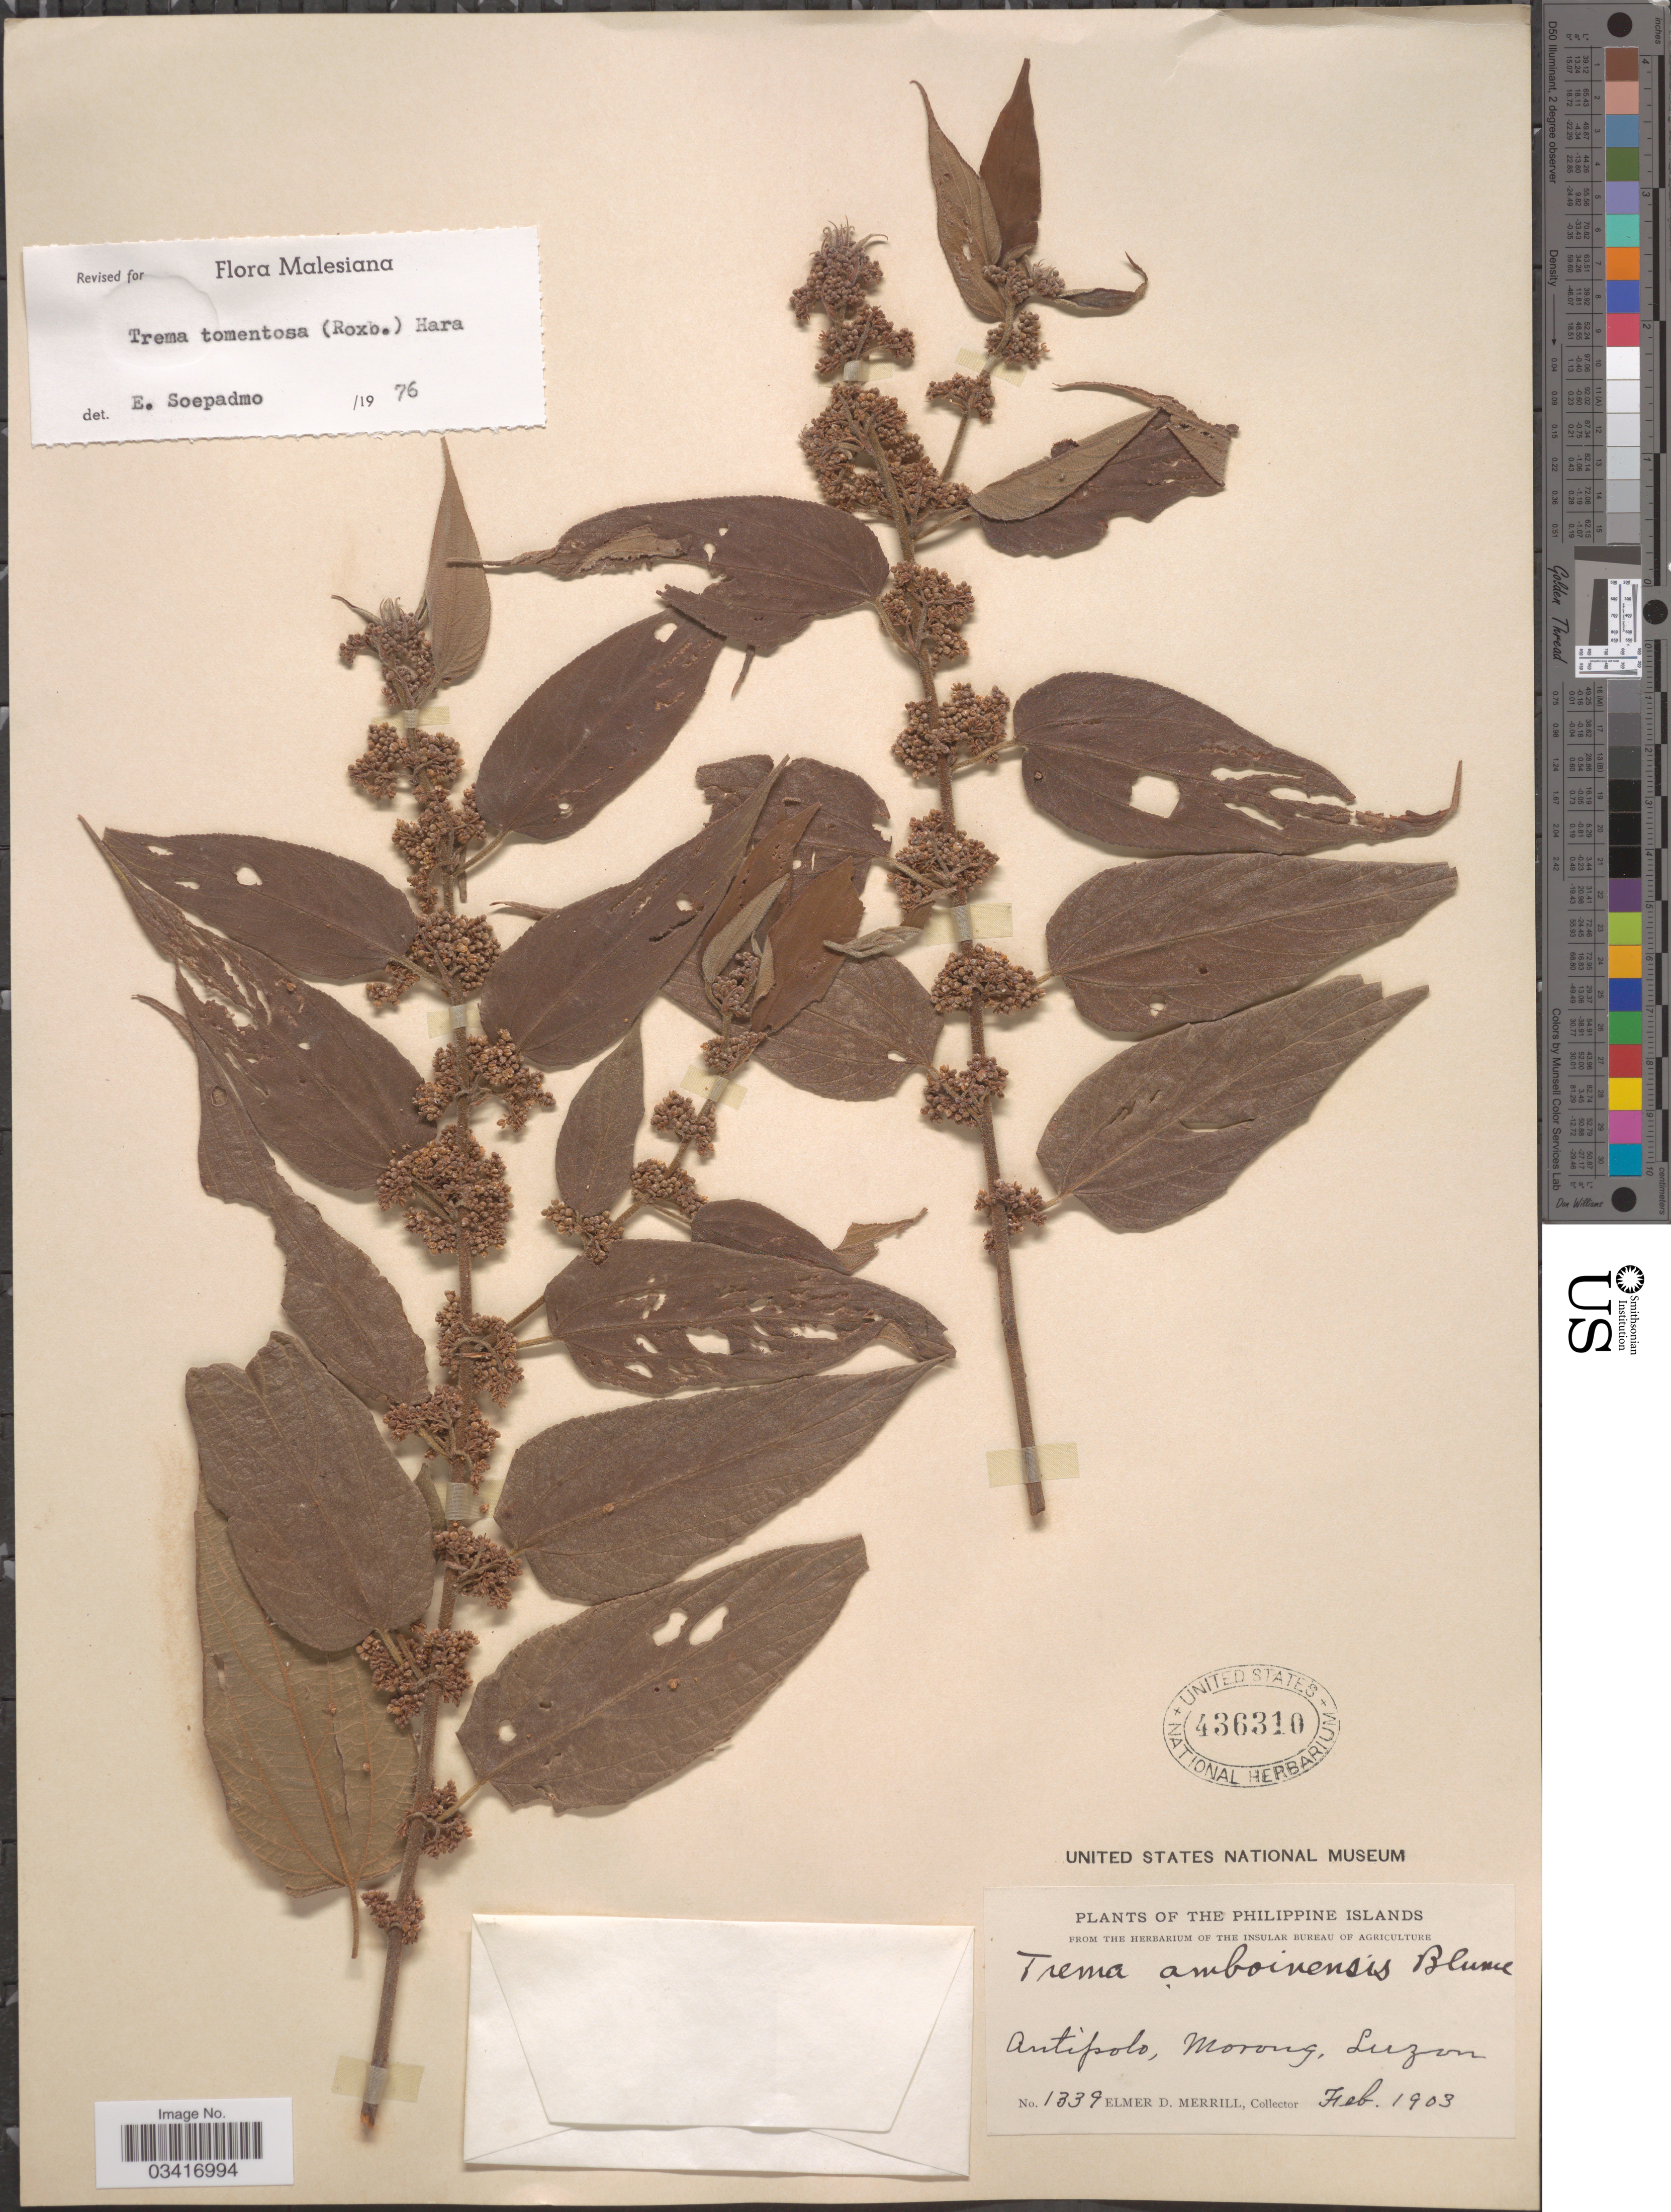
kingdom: Plantae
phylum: Tracheophyta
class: Magnoliopsida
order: Rosales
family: Cannabaceae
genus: Trema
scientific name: Trema tomentosum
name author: (Roxb.) Y. Hara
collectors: E. D. Merrill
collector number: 1339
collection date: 1903-02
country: Philippines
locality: Antipolo, Morong, Luzon.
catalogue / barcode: US 436310